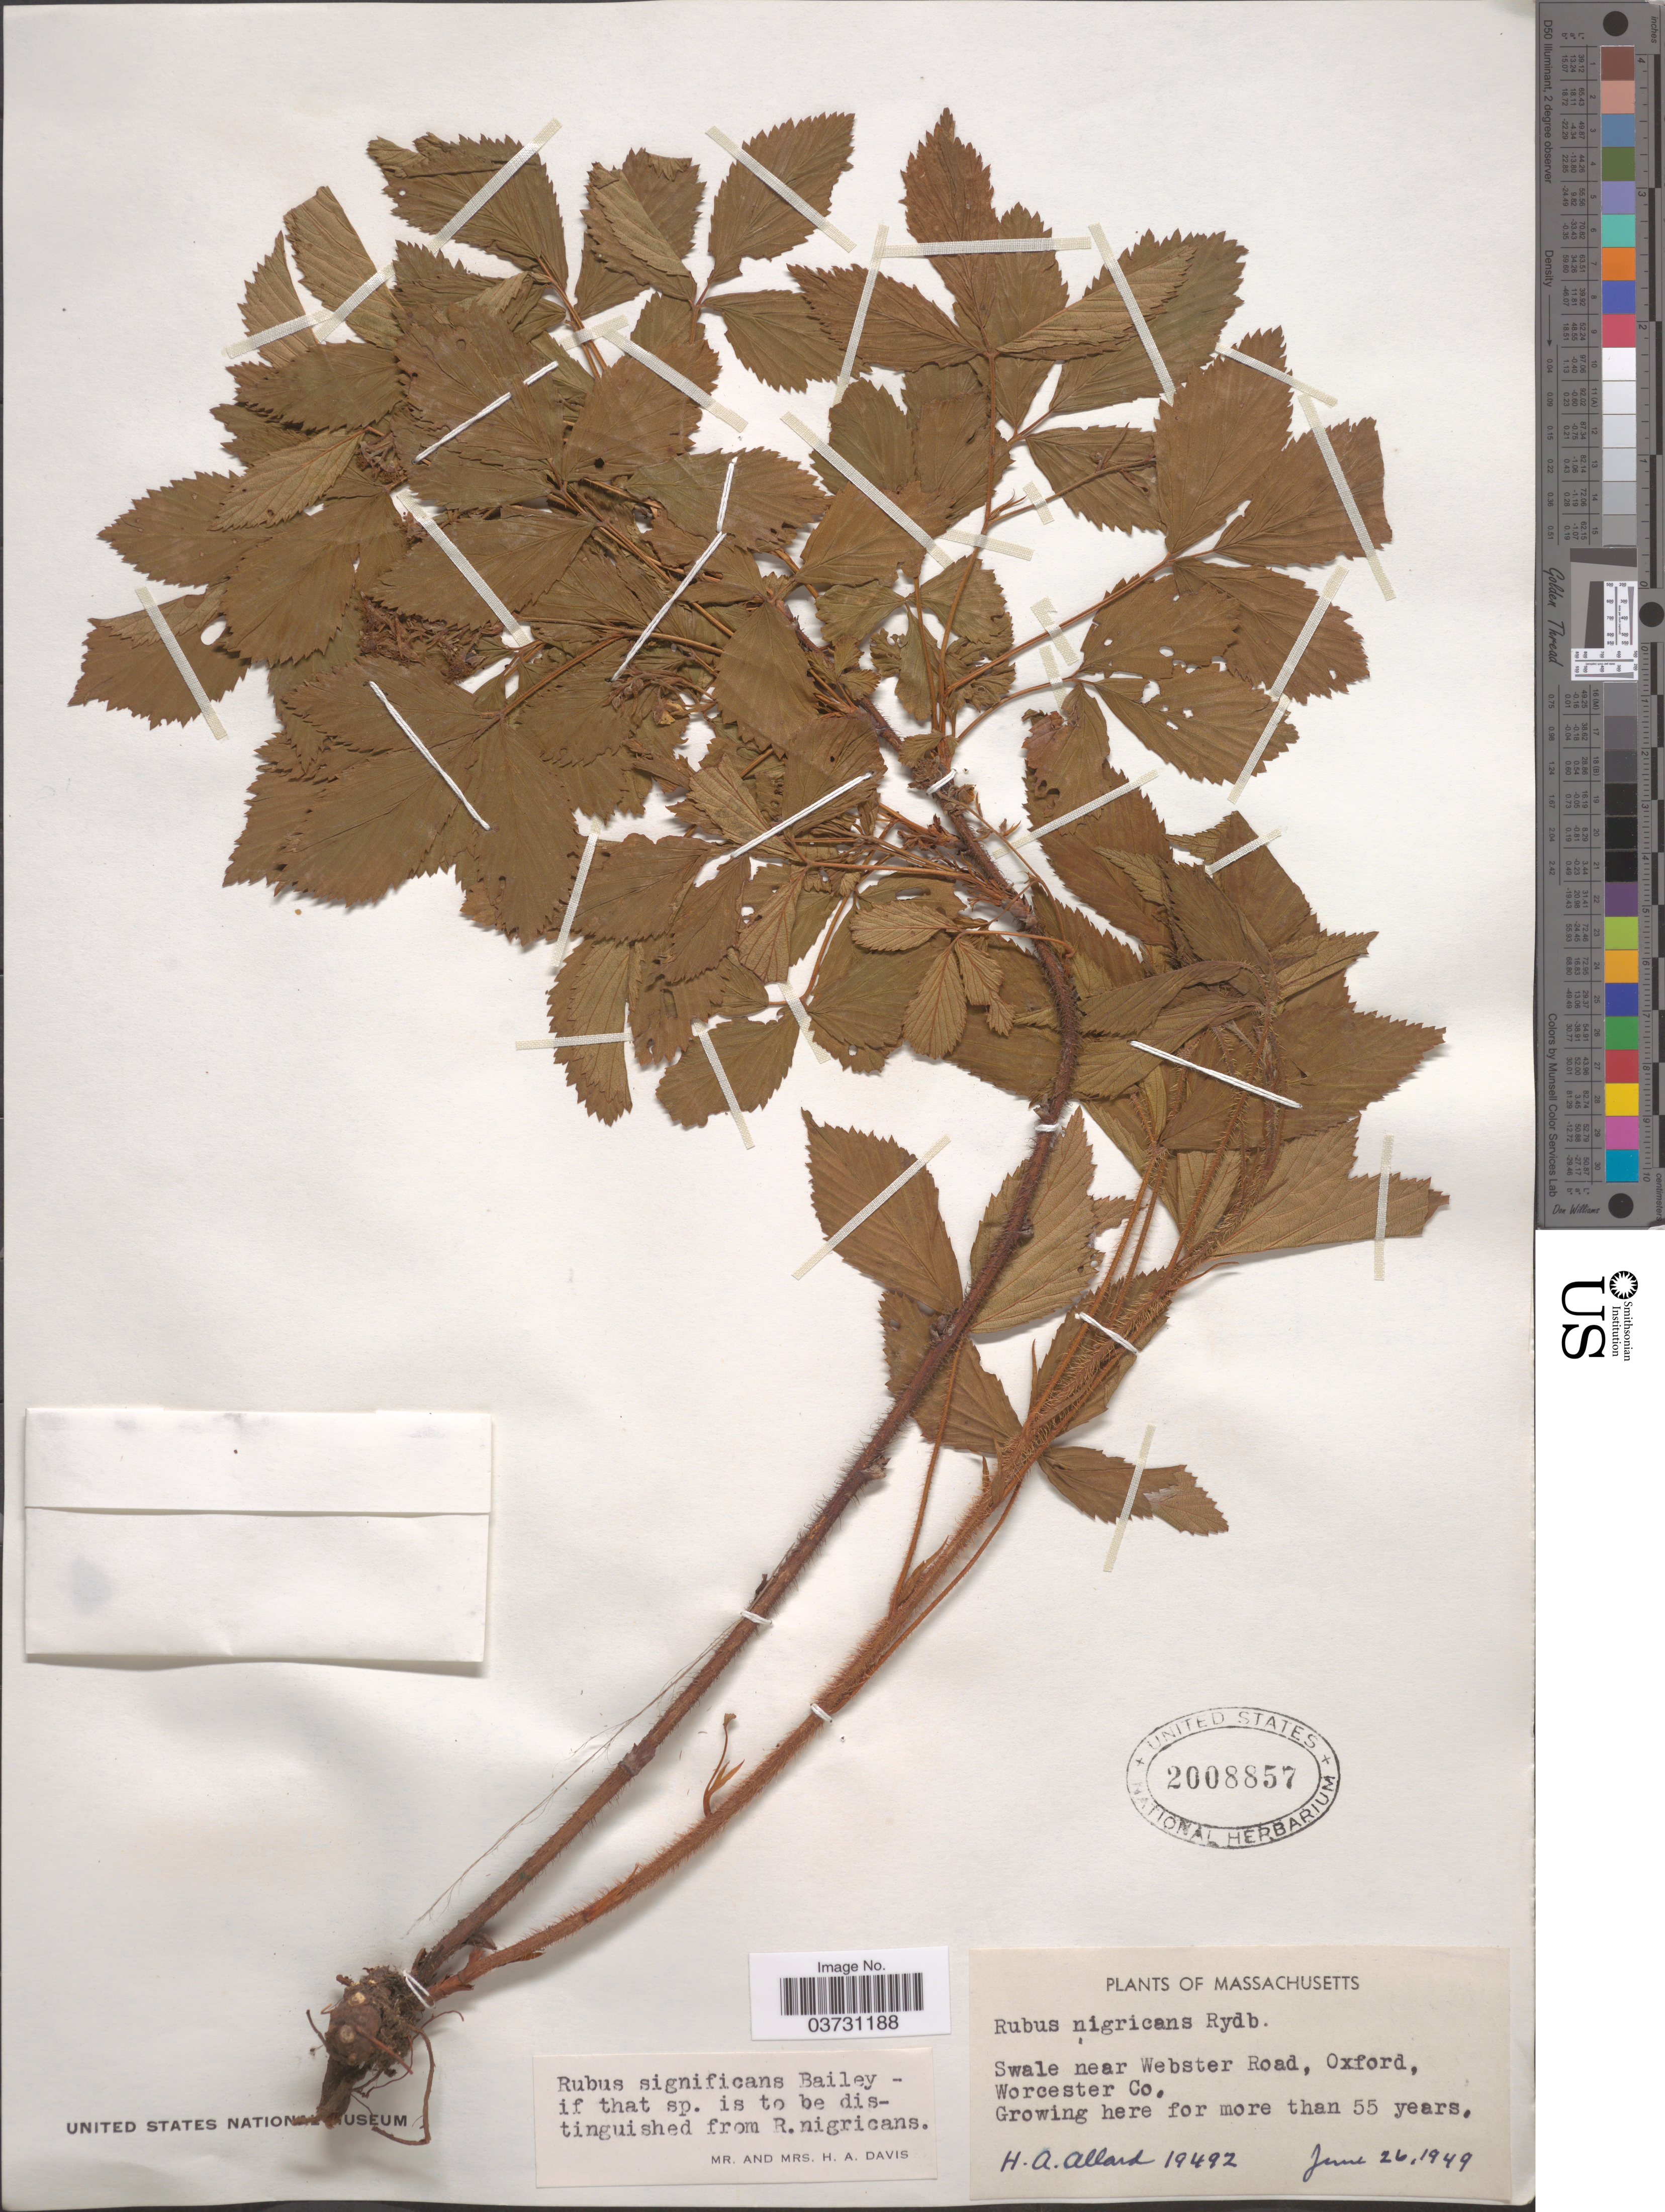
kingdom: Plantae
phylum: Tracheophyta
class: Magnoliopsida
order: Rosales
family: Rosaceae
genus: Rubus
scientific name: Rubus significans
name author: L.H. Bailey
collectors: H. A. Allard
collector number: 19492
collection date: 1949-06-26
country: United States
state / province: Massachusetts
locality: Swale near Webster Road, Oxford, Worcester Co.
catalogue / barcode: US 2008857